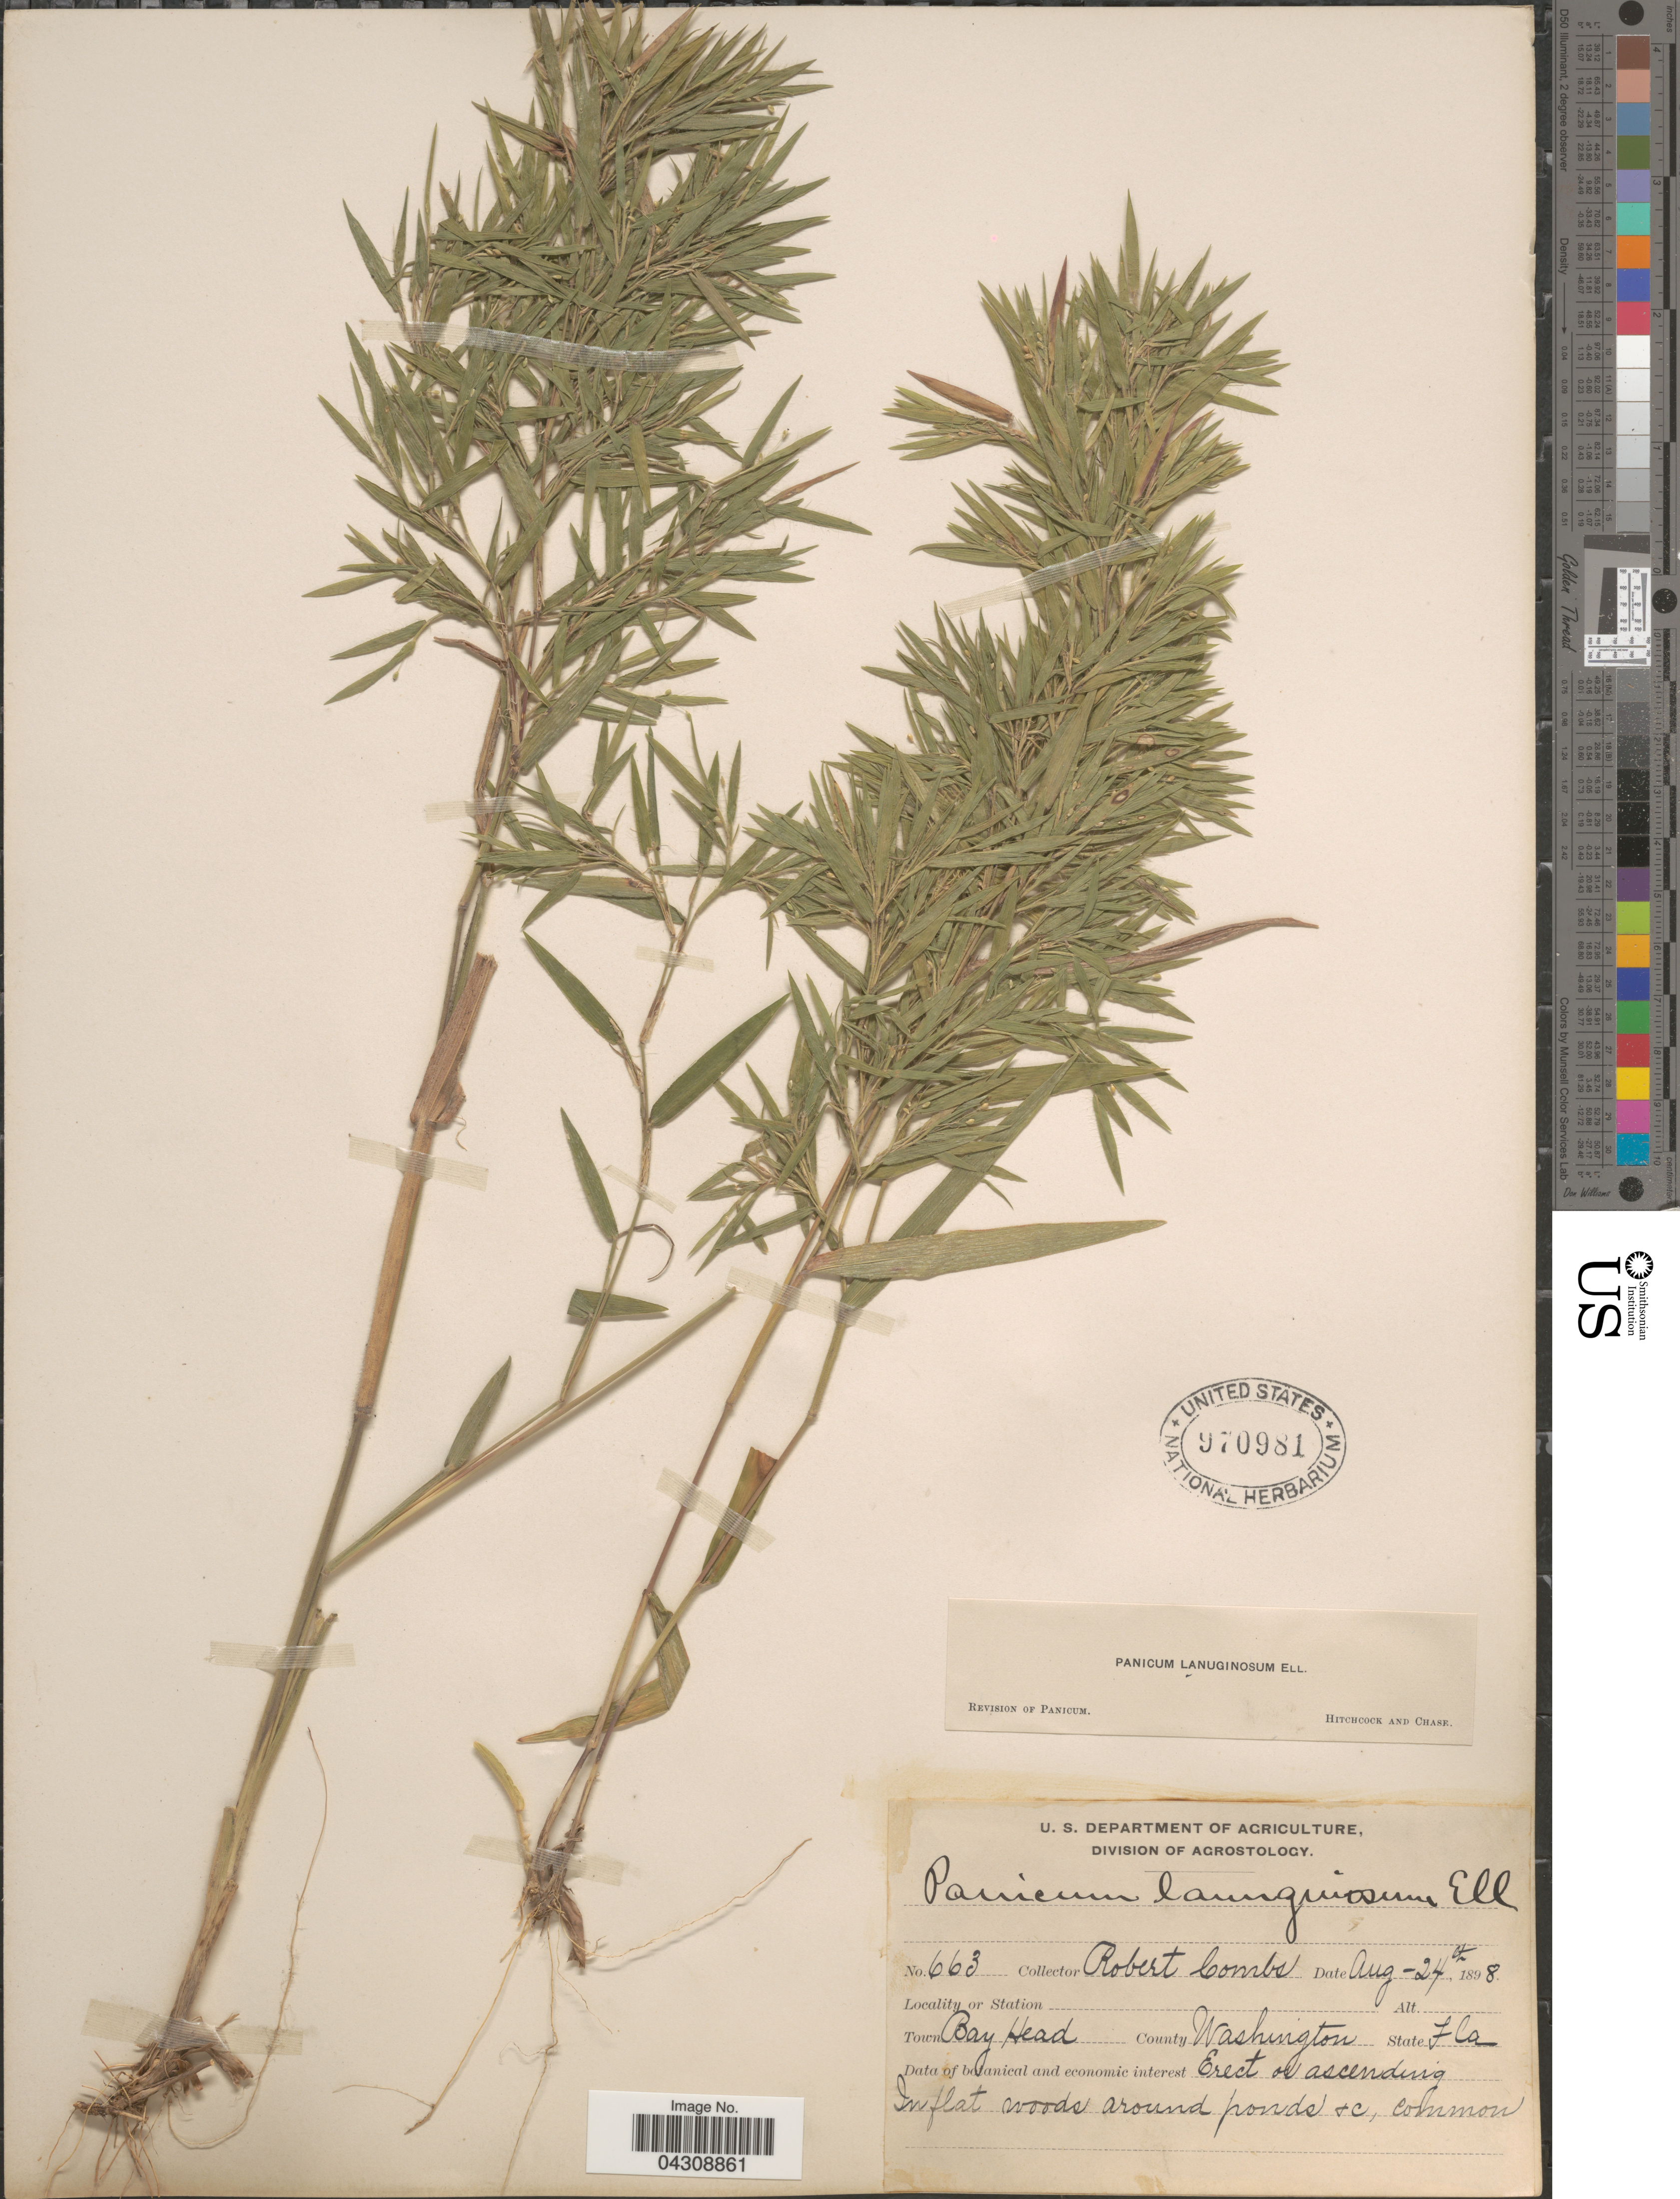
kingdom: Plantae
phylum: Tracheophyta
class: Liliopsida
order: Poales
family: Poaceae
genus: Dichanthelium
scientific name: Dichanthelium acuminatum var. acuminatum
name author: (Sw.) Gould & C.A. Clark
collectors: R. Combs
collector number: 663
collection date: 1898-08-24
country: United States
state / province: Florida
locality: Town Bay Head. County Washington. In flat woods around ponds + c, common.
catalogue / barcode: US 970981